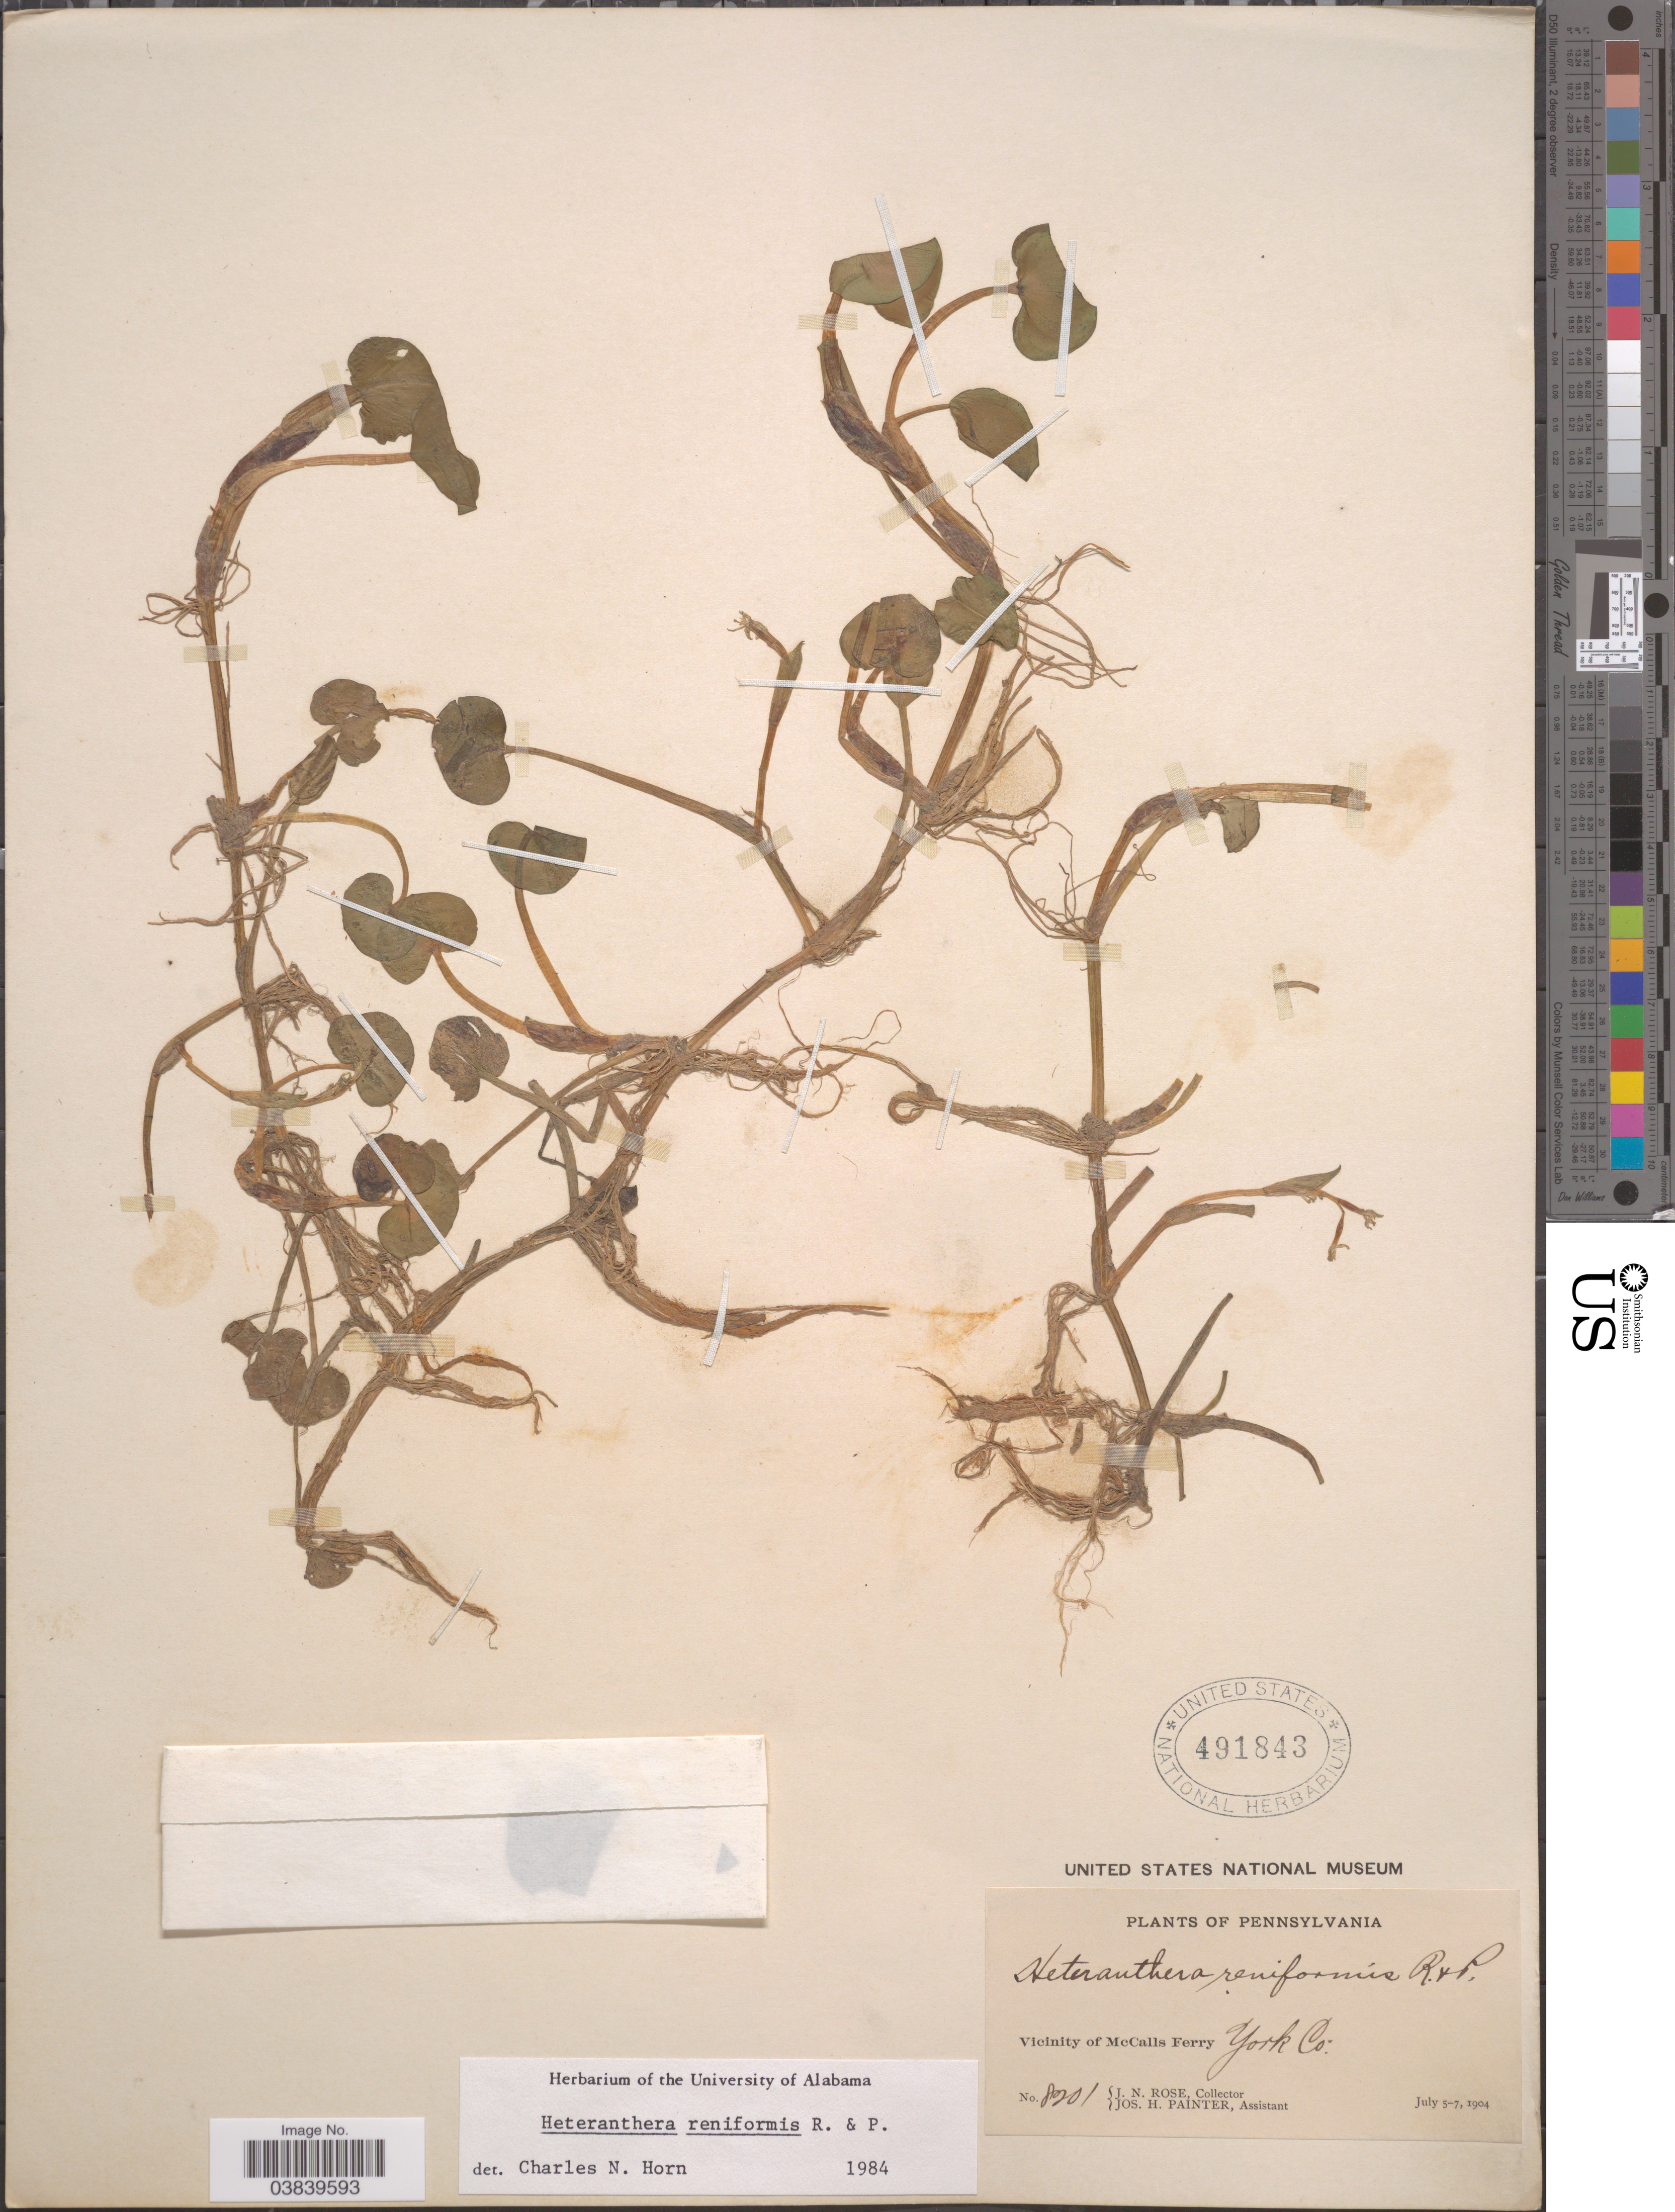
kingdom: Plantae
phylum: Tracheophyta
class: Liliopsida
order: Commelinales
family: Pontederiaceae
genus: Heteranthera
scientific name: Heteranthera reniformis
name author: Ruiz & Pav.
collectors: J. N. Rose & J. H. Painter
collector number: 8201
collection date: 1904-07-05/1904-07-07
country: United States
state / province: Pennsylvania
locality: Vicinity of McCalls Ferry. York Co.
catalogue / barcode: US 491843